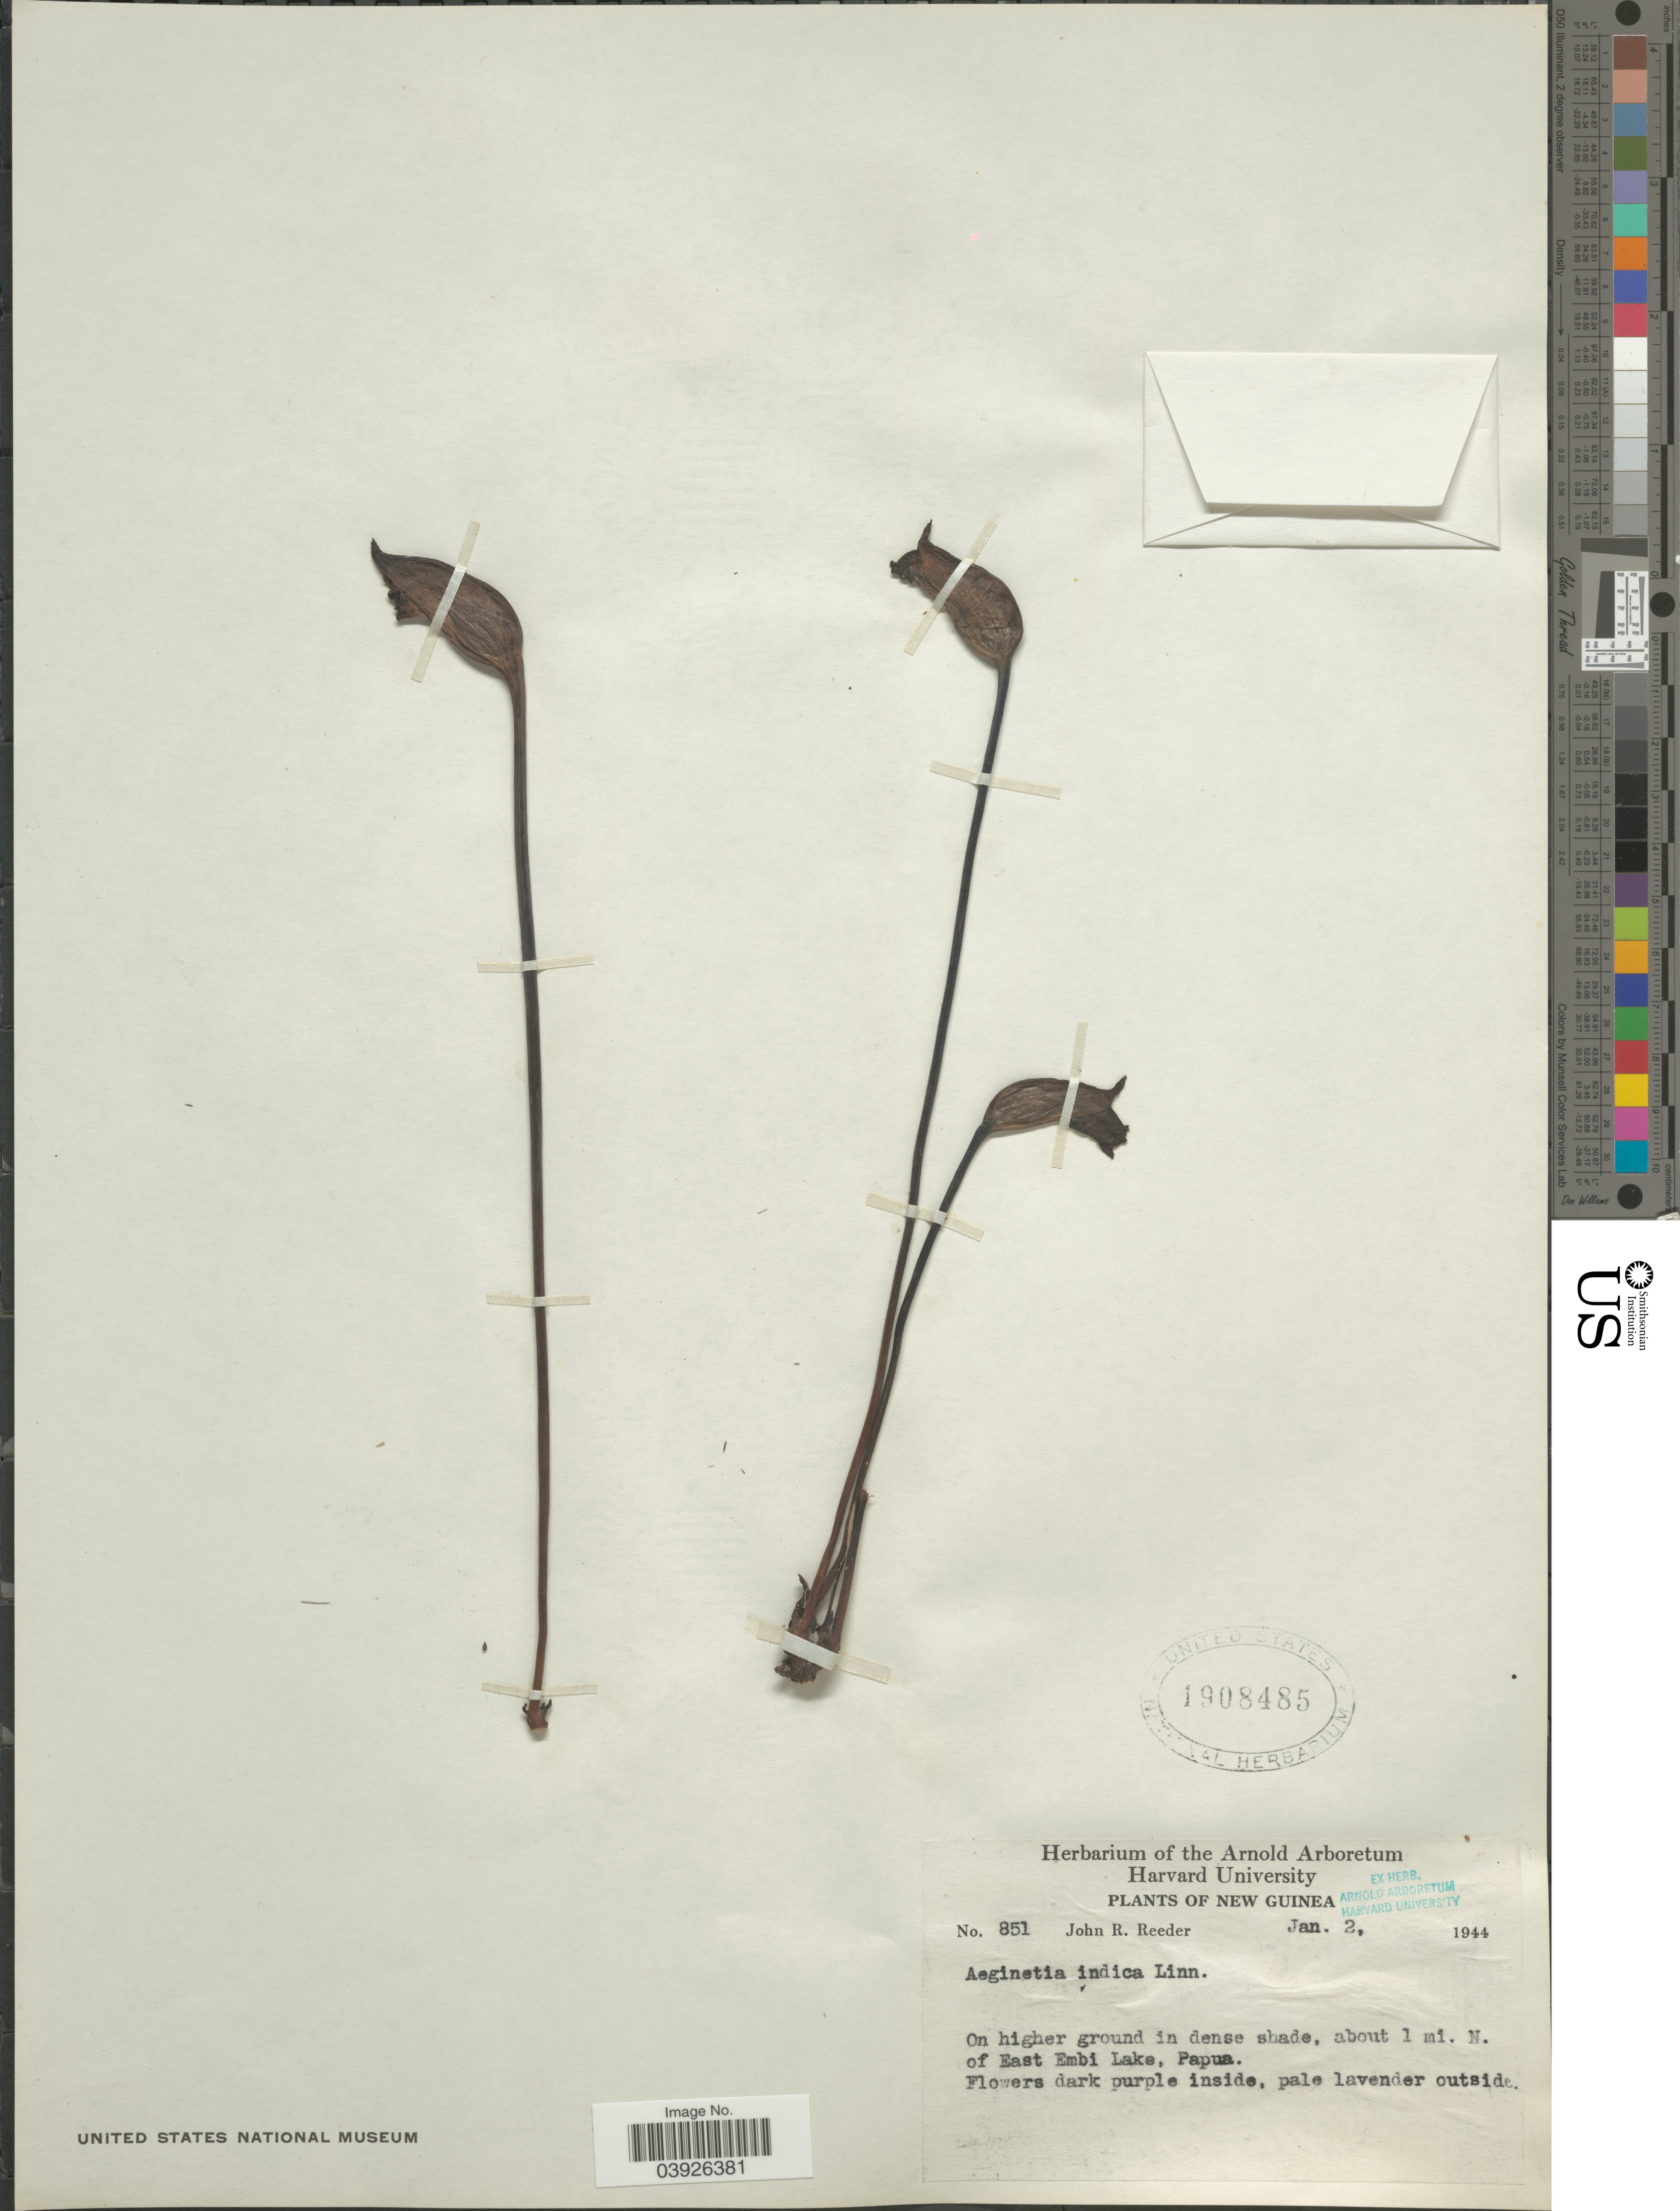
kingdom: Plantae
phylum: Tracheophyta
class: Magnoliopsida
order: Lamiales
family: Orobanchaceae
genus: Aeginetia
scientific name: Aeginetia indica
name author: L.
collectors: J. R. Reeder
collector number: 851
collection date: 1944-01-02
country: Papua New Guinea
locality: New Guinea. About 1 mi. N. of East Embi Lake, Papua.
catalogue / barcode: US 1908485